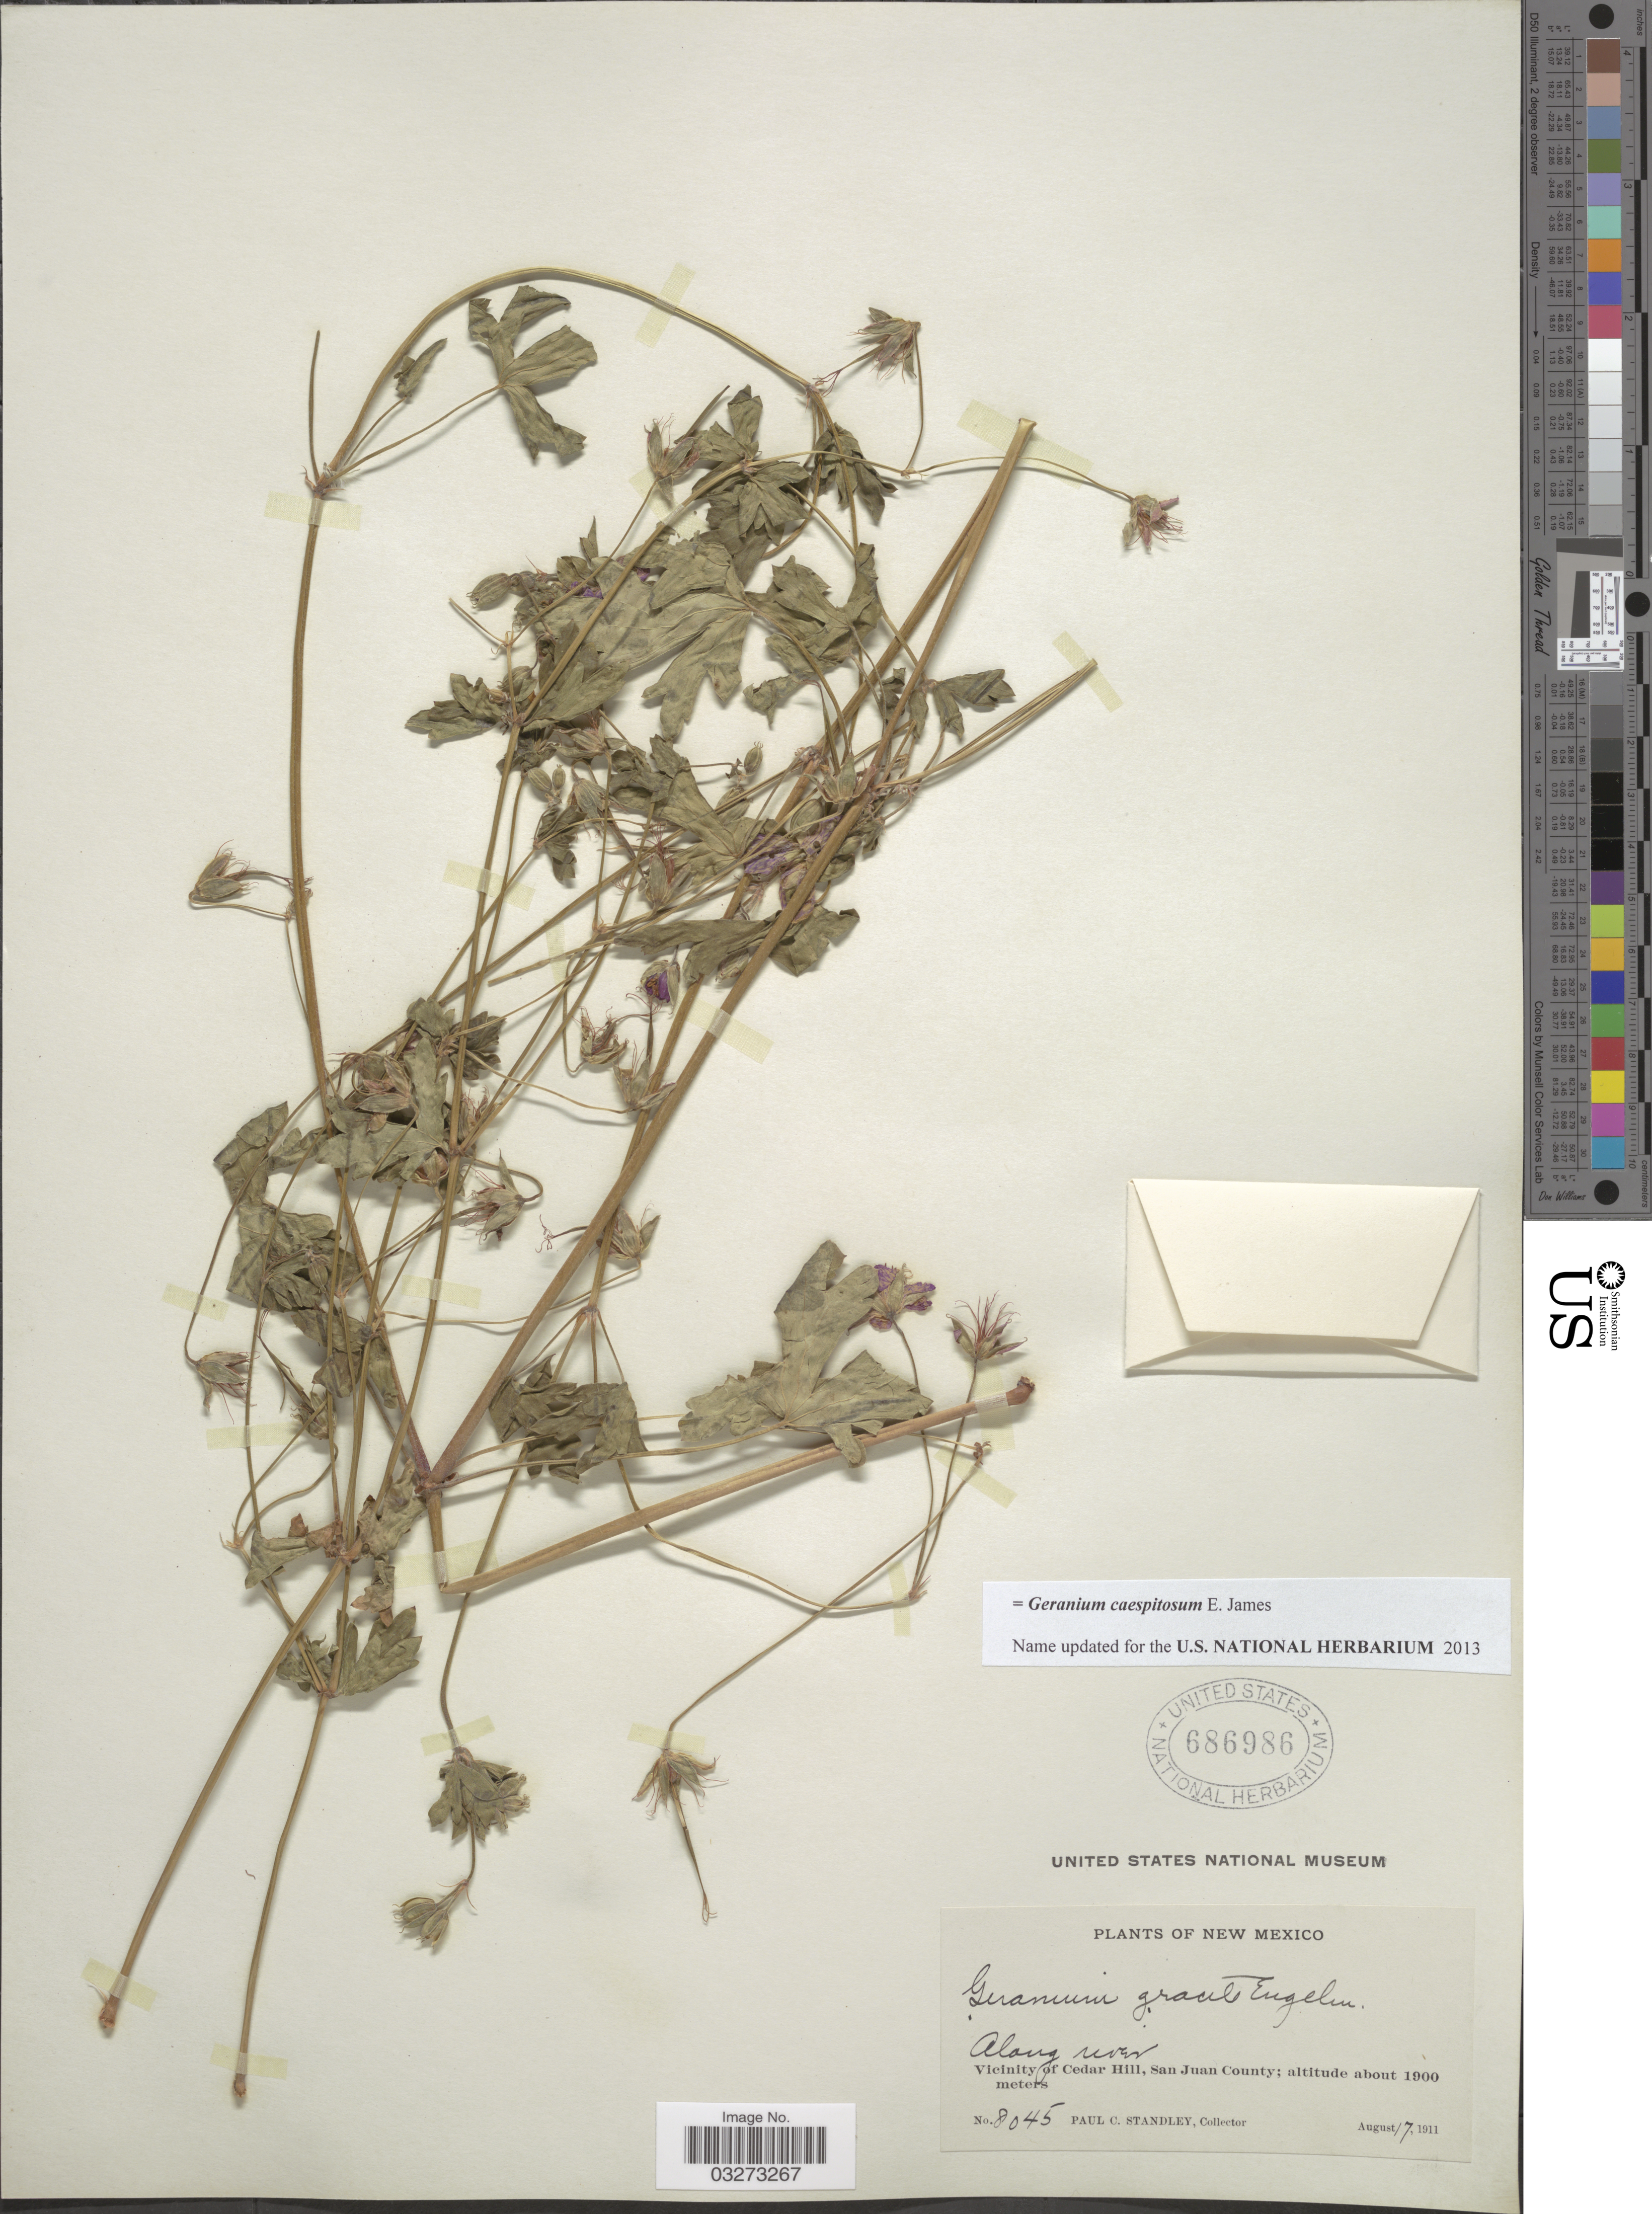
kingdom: Plantae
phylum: Tracheophyta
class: Magnoliopsida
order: Geraniales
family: Geraniaceae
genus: Geranium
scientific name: Geranium caespitosum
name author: E. James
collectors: P. C. Standley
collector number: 8045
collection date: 1911-08-17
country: United States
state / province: New Mexico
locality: Vicinity of Cedar Hill, San Juan County.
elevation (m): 1900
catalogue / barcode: US 686986